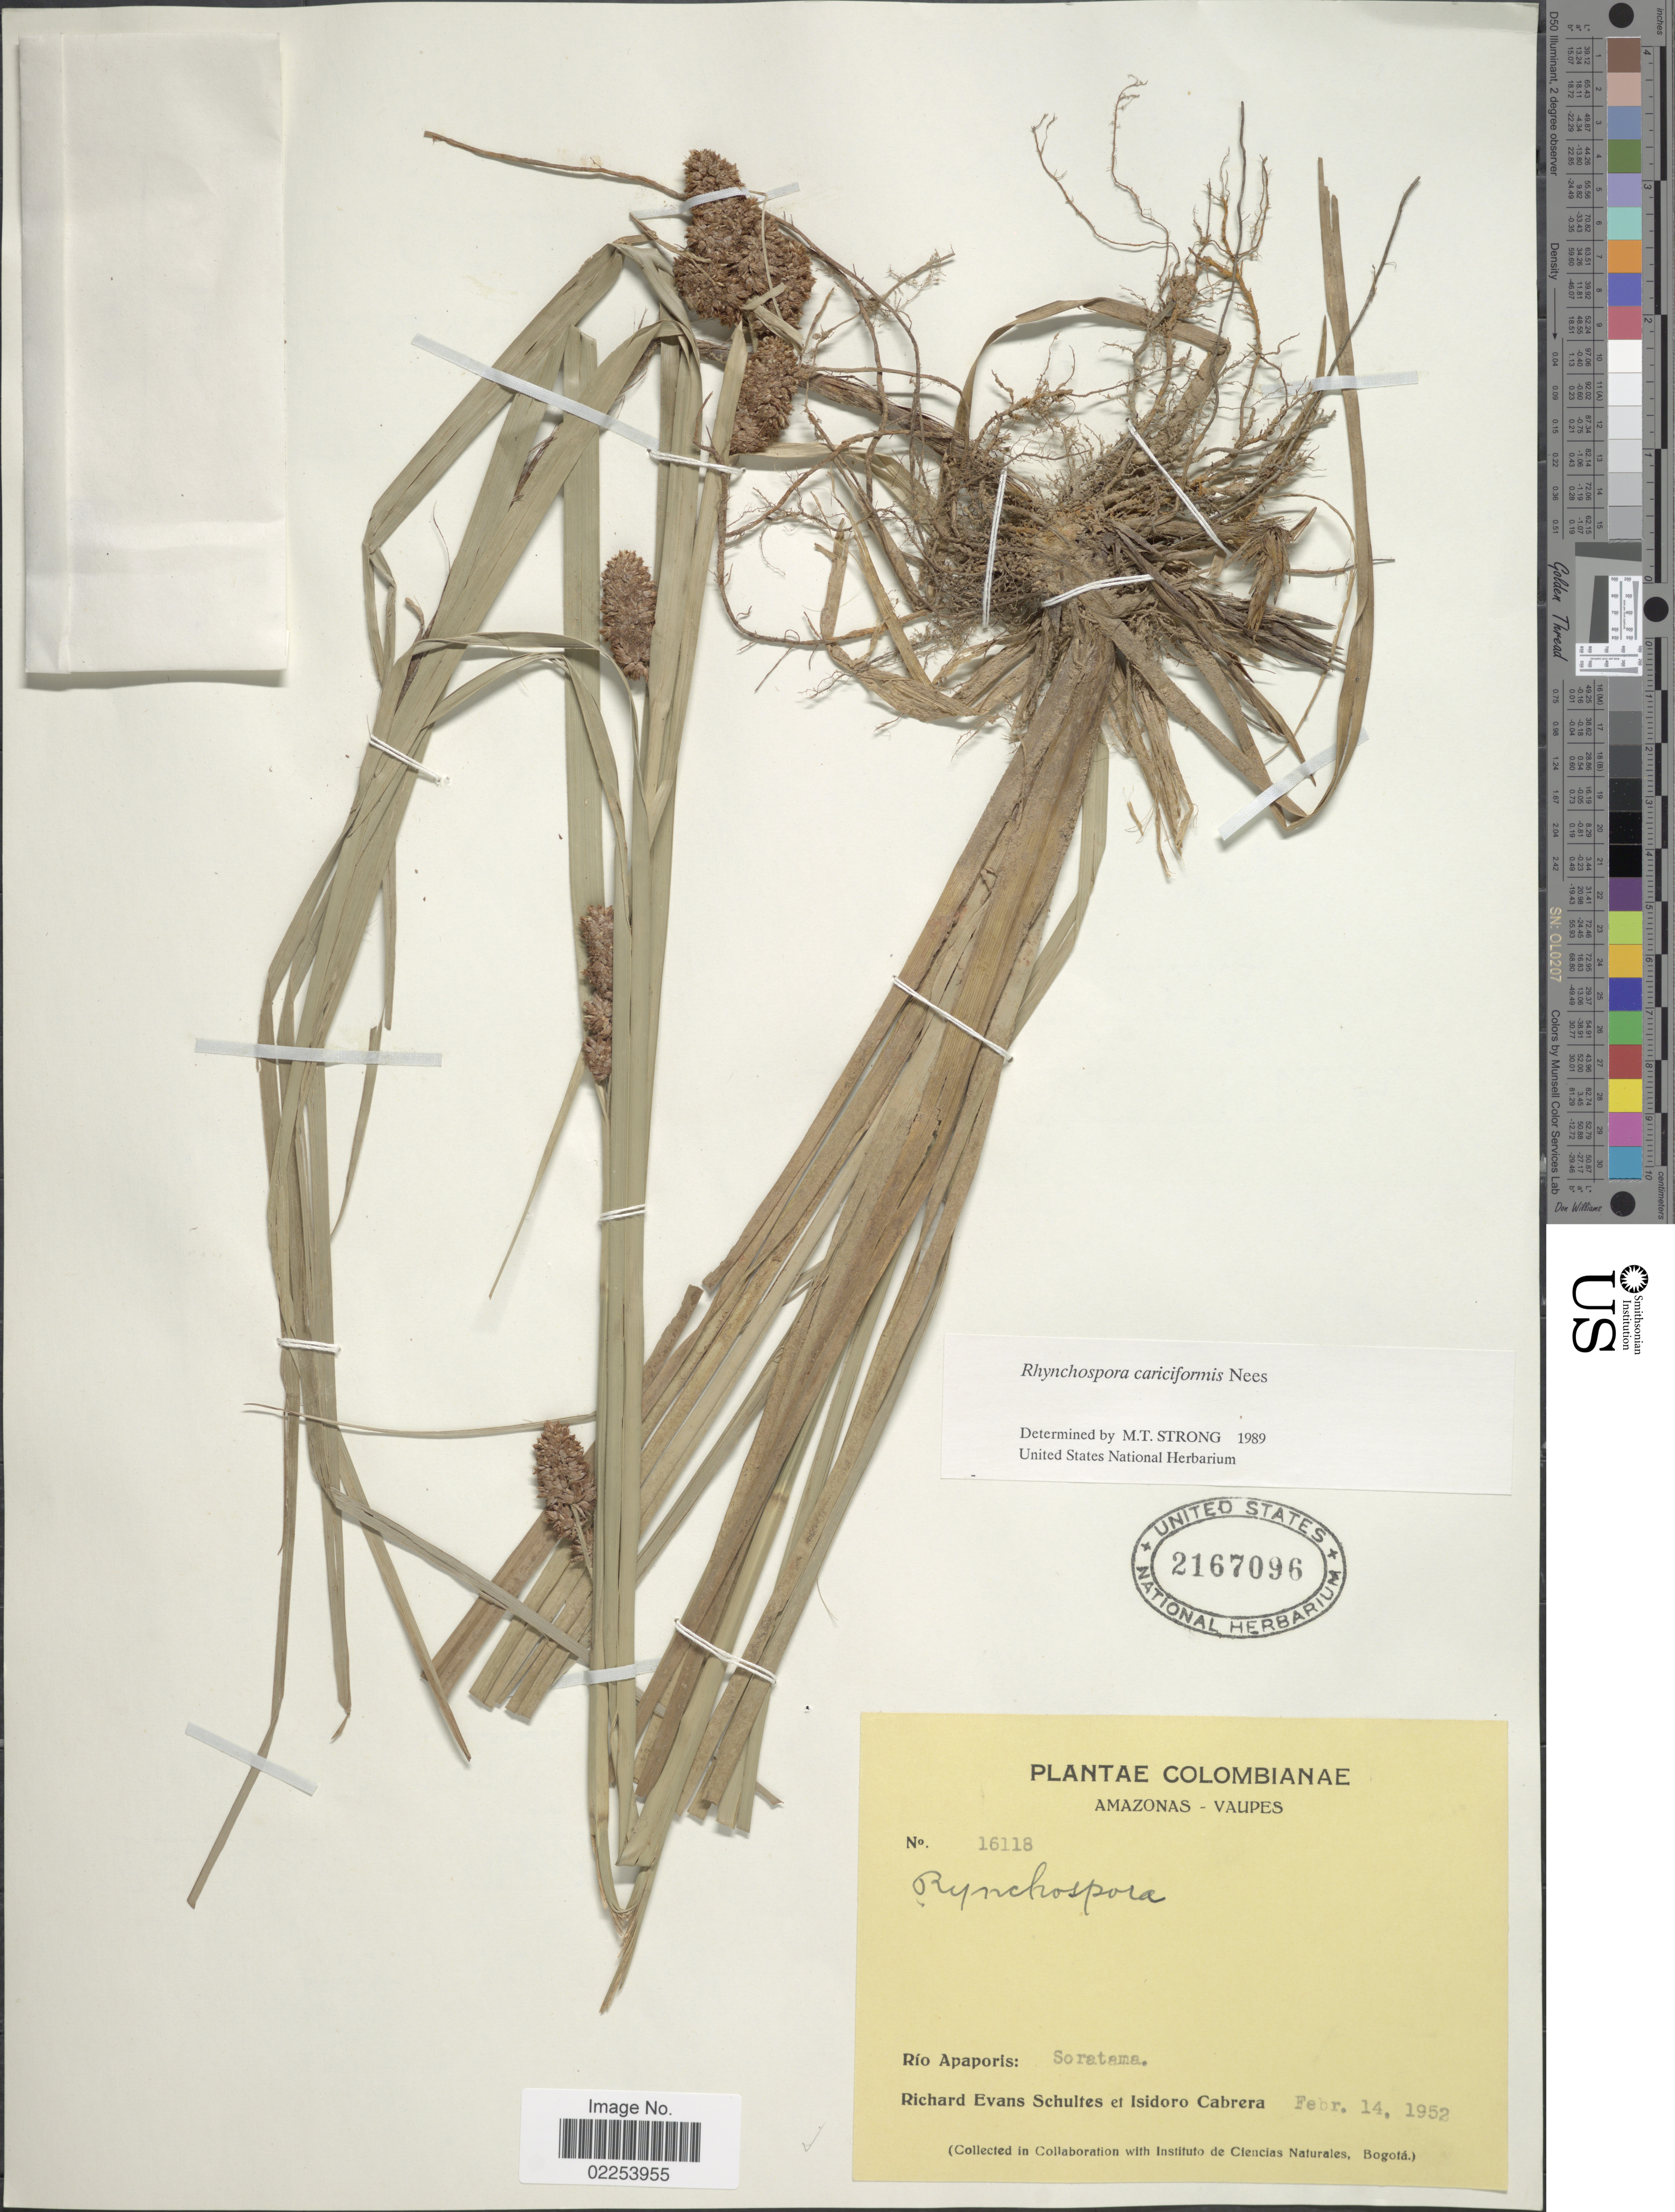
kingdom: Plantae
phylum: Tracheophyta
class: Liliopsida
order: Poales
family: Cyperaceae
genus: Rhynchospora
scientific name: Rhynchospora cariciformis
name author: Nees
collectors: R. E. Schultes & I. Cabrera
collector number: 16118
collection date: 1952-02-14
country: Colombia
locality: Amazonas - Vaupes, Rio Apaporis: Soratama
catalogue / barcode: US 2167096